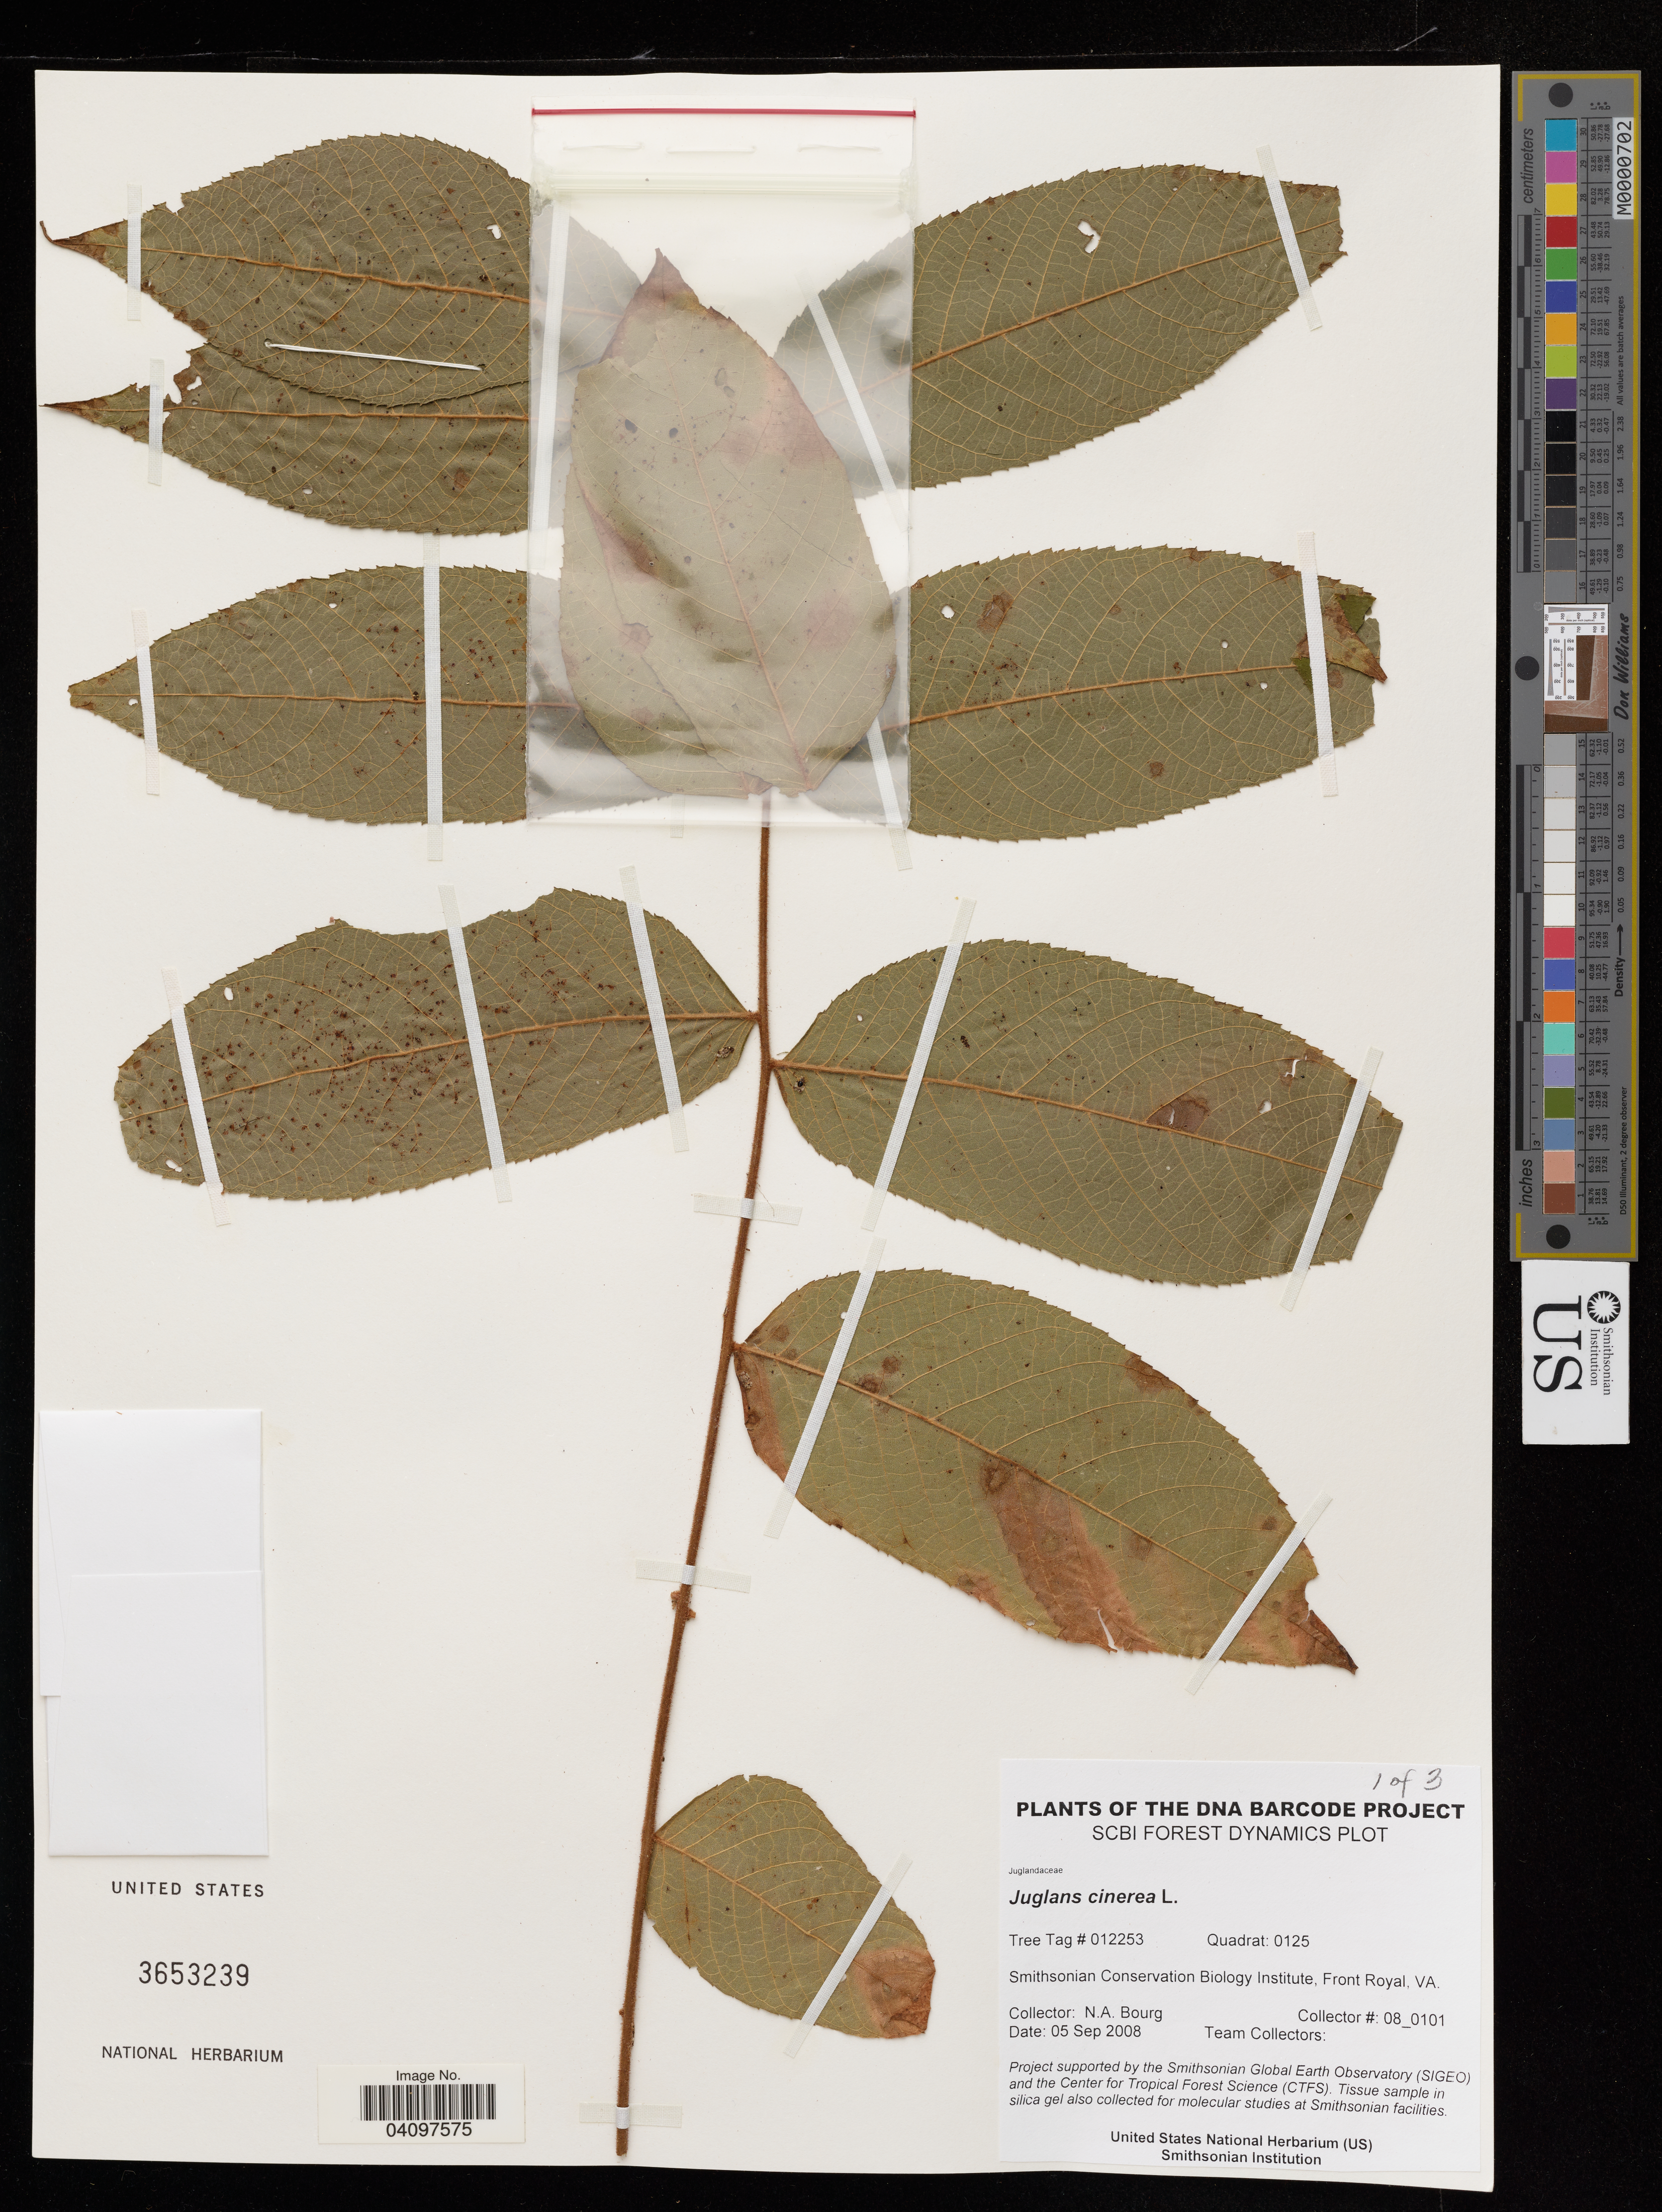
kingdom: Plantae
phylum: Tracheophyta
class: Magnoliopsida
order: Fagales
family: Juglandaceae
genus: Juglans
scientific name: Juglans cinerea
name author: L.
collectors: N. A. Bourg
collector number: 08_0101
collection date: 2008-09-05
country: United States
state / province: Virginia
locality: Smithsonian Conservation Biology Institute, Front Royal, VA.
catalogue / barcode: US 3653239